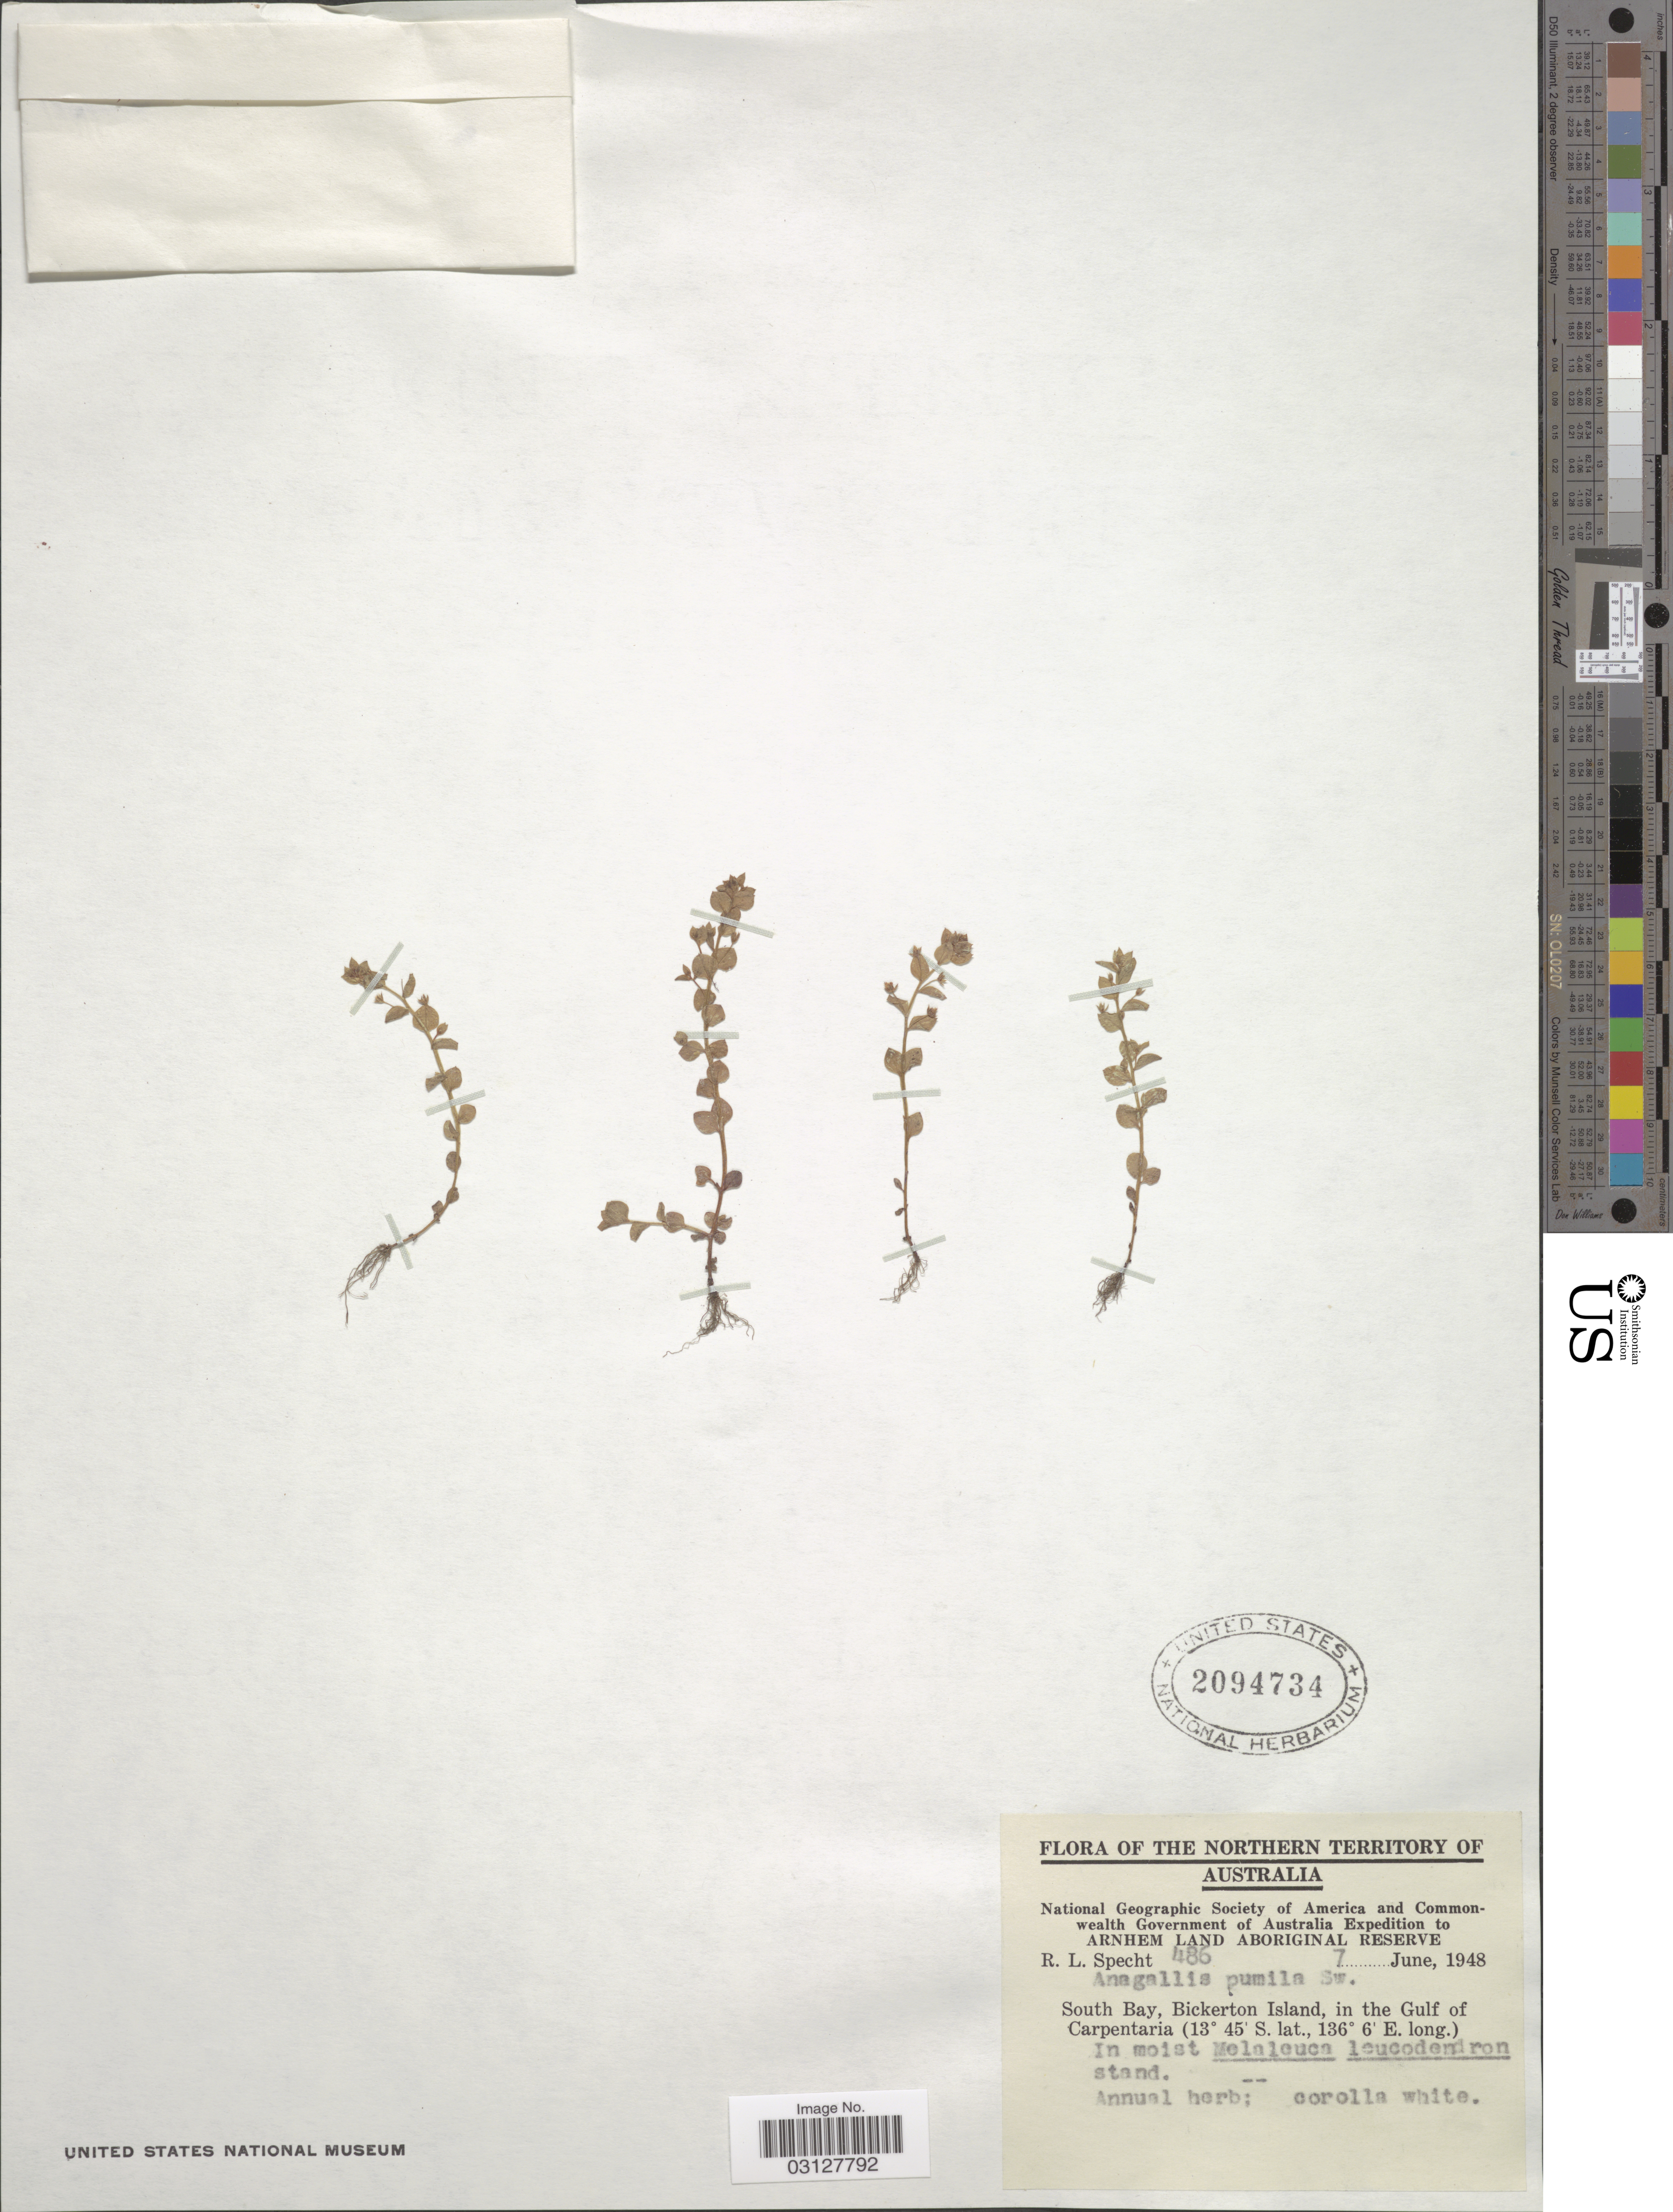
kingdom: Plantae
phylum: Tracheophyta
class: Magnoliopsida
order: Ericales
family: Primulaceae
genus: Anagallis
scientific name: Anagallis pumila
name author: Sw.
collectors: R. L. Specht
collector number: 486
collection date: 1948-06-07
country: Australia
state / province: Northern Territory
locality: South Bay, Bickerton Island, in the Gulf of Carpentaria.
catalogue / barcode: US 2094734